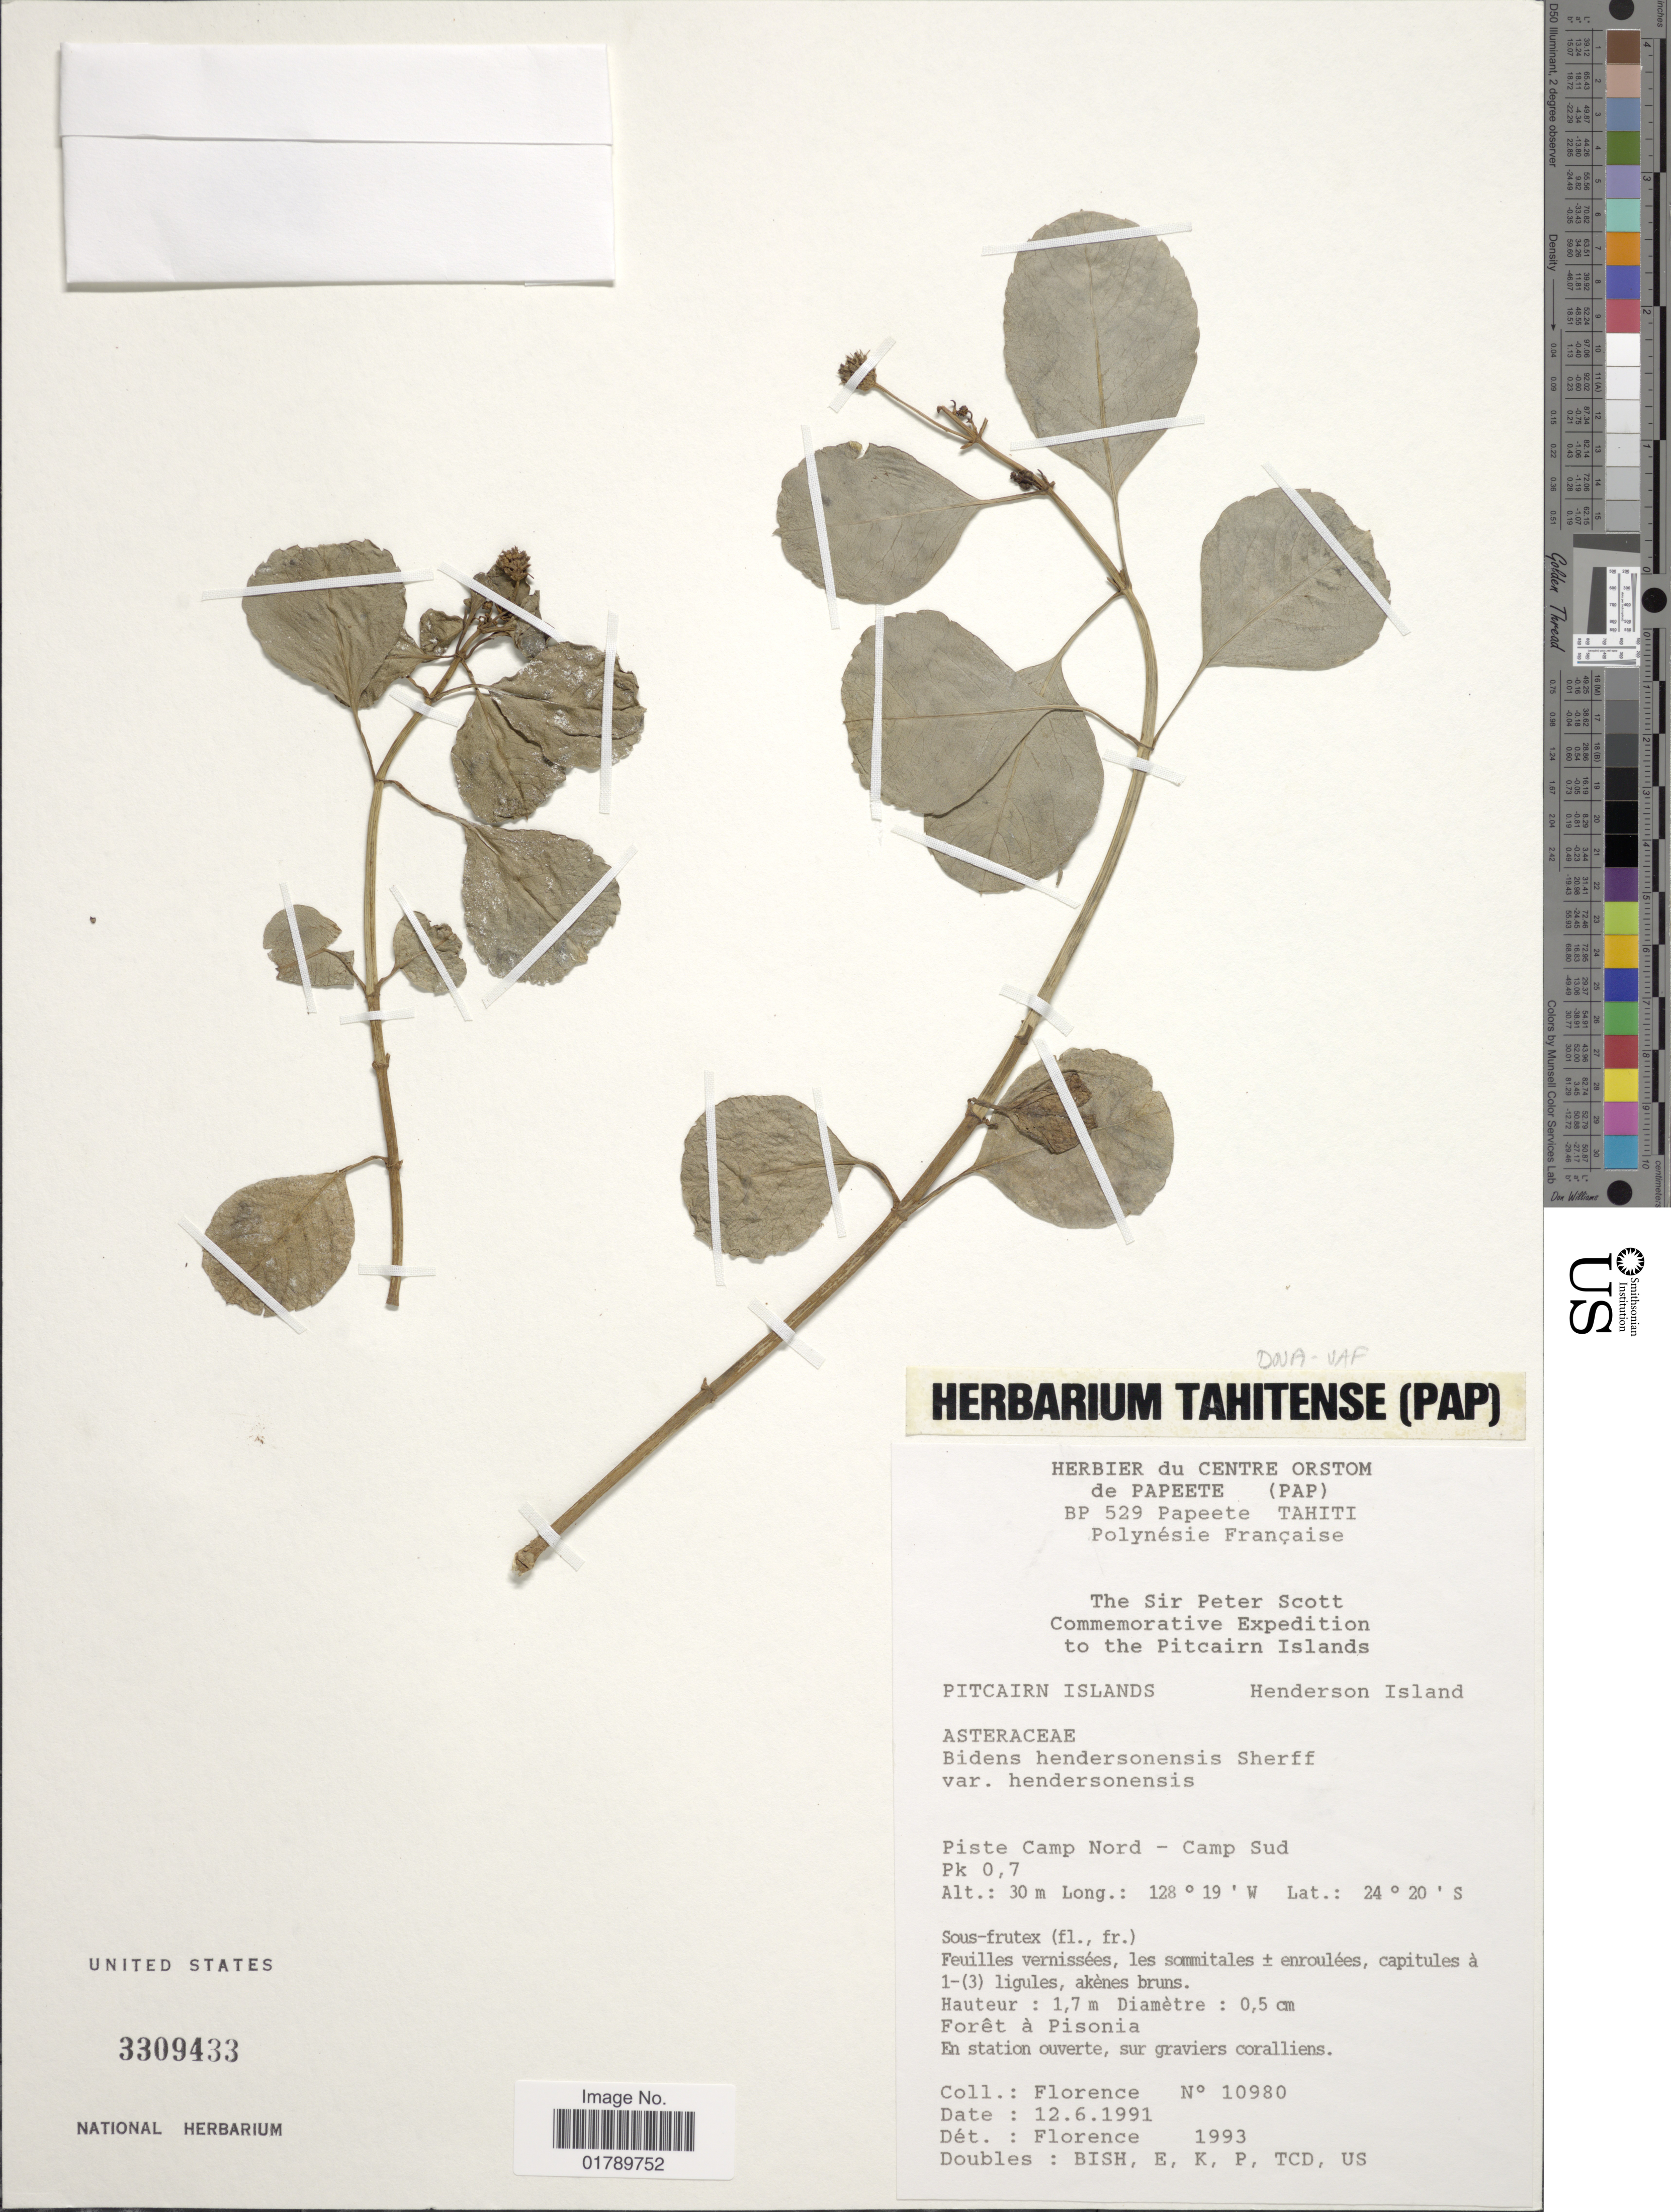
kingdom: Plantae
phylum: Tracheophyta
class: Magnoliopsida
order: Asterales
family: Asteraceae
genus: Bidens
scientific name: Bidens hendersonensis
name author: Sherff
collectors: -. Florence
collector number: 10980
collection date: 1991-06-12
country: Pitcairn Islands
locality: Henderson Island. Piste Camp Nord-Camp Sud. Pk 0,7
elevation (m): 30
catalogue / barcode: US 3309433